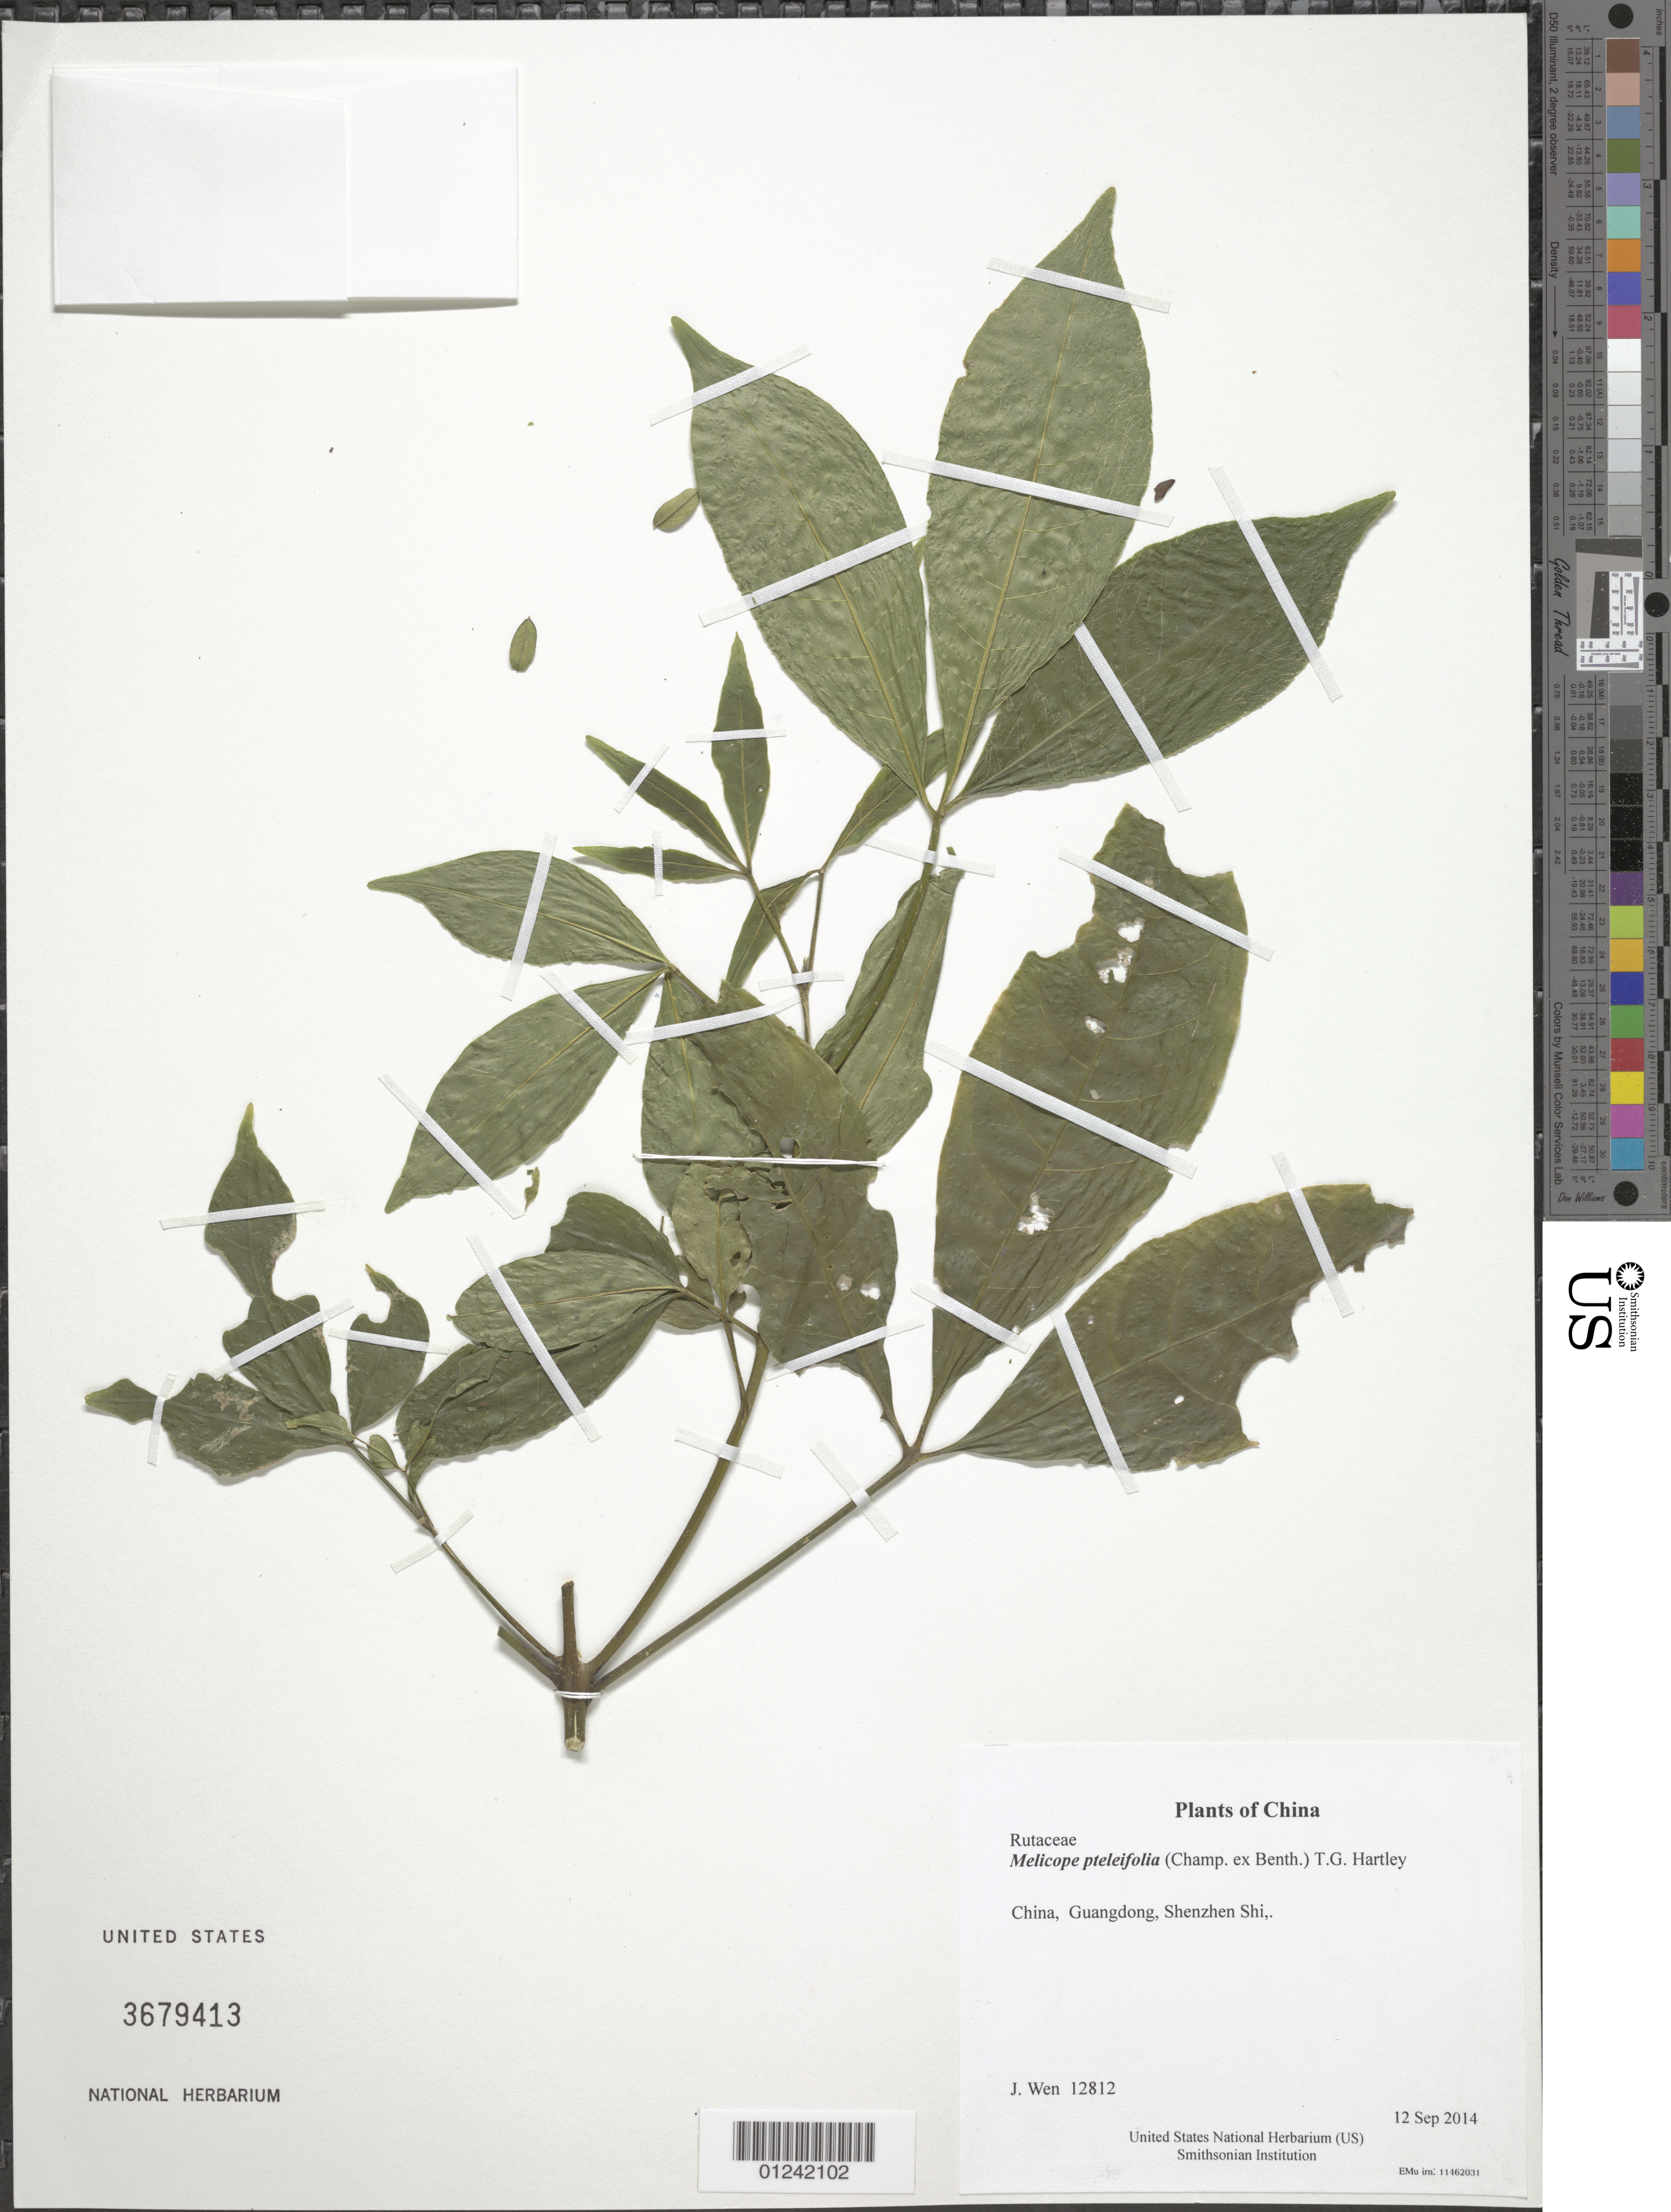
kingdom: Plantae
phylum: Tracheophyta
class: Magnoliopsida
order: Sapindales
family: Rutaceae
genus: Melicope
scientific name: Melicope pteleifolia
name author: (Champ. ex Benth.) T.G. Hartley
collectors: J. Wen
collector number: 12812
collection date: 2014-09-12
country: China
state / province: Guangdong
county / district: Shenzhen Shi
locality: Guangdong, Shenzhen Shi,Wutongshan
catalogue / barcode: US 3679413